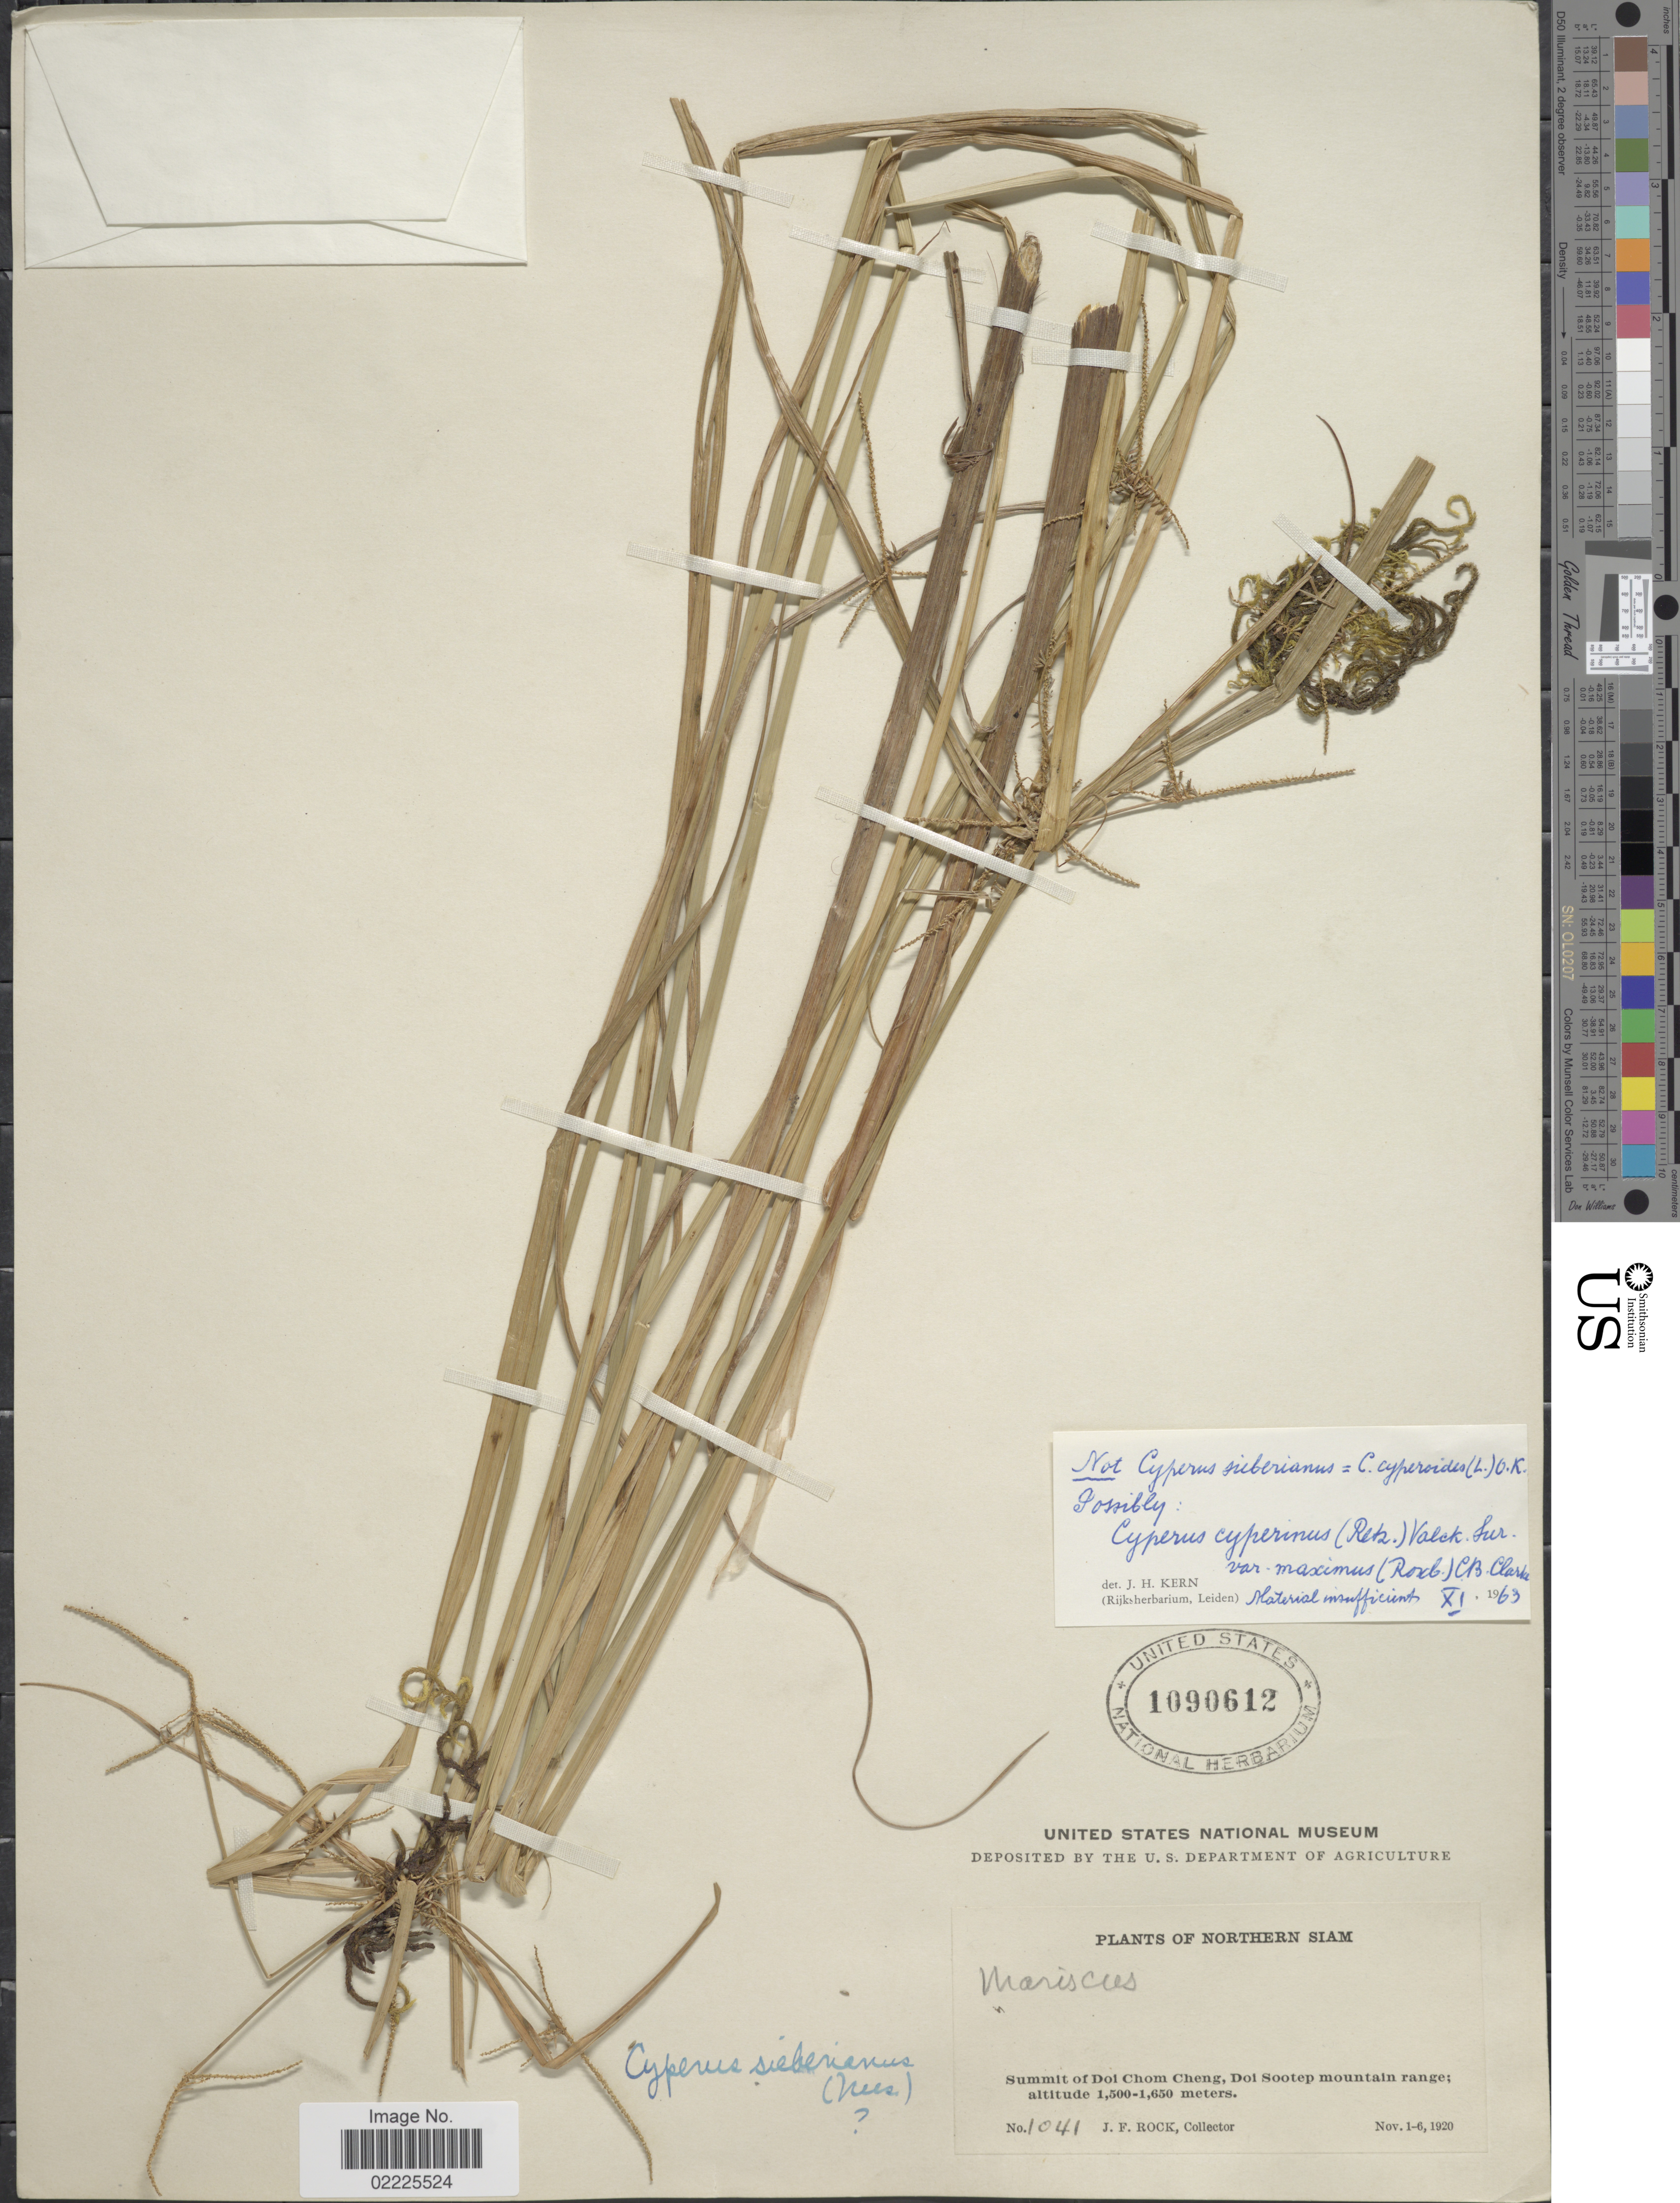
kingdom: Plantae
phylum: Tracheophyta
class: Liliopsida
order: Poales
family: Cyperaceae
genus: Cyperus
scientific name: Cyperus cyperinus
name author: (Retz.) Valck. Sur.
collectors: J. Rock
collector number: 1041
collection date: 1920-11-01/1920-11-06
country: Thailand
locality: Northern Siam, Summit of Doi Chom Cheng, Doi Sootep mountain range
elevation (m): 1500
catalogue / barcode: US 1090612